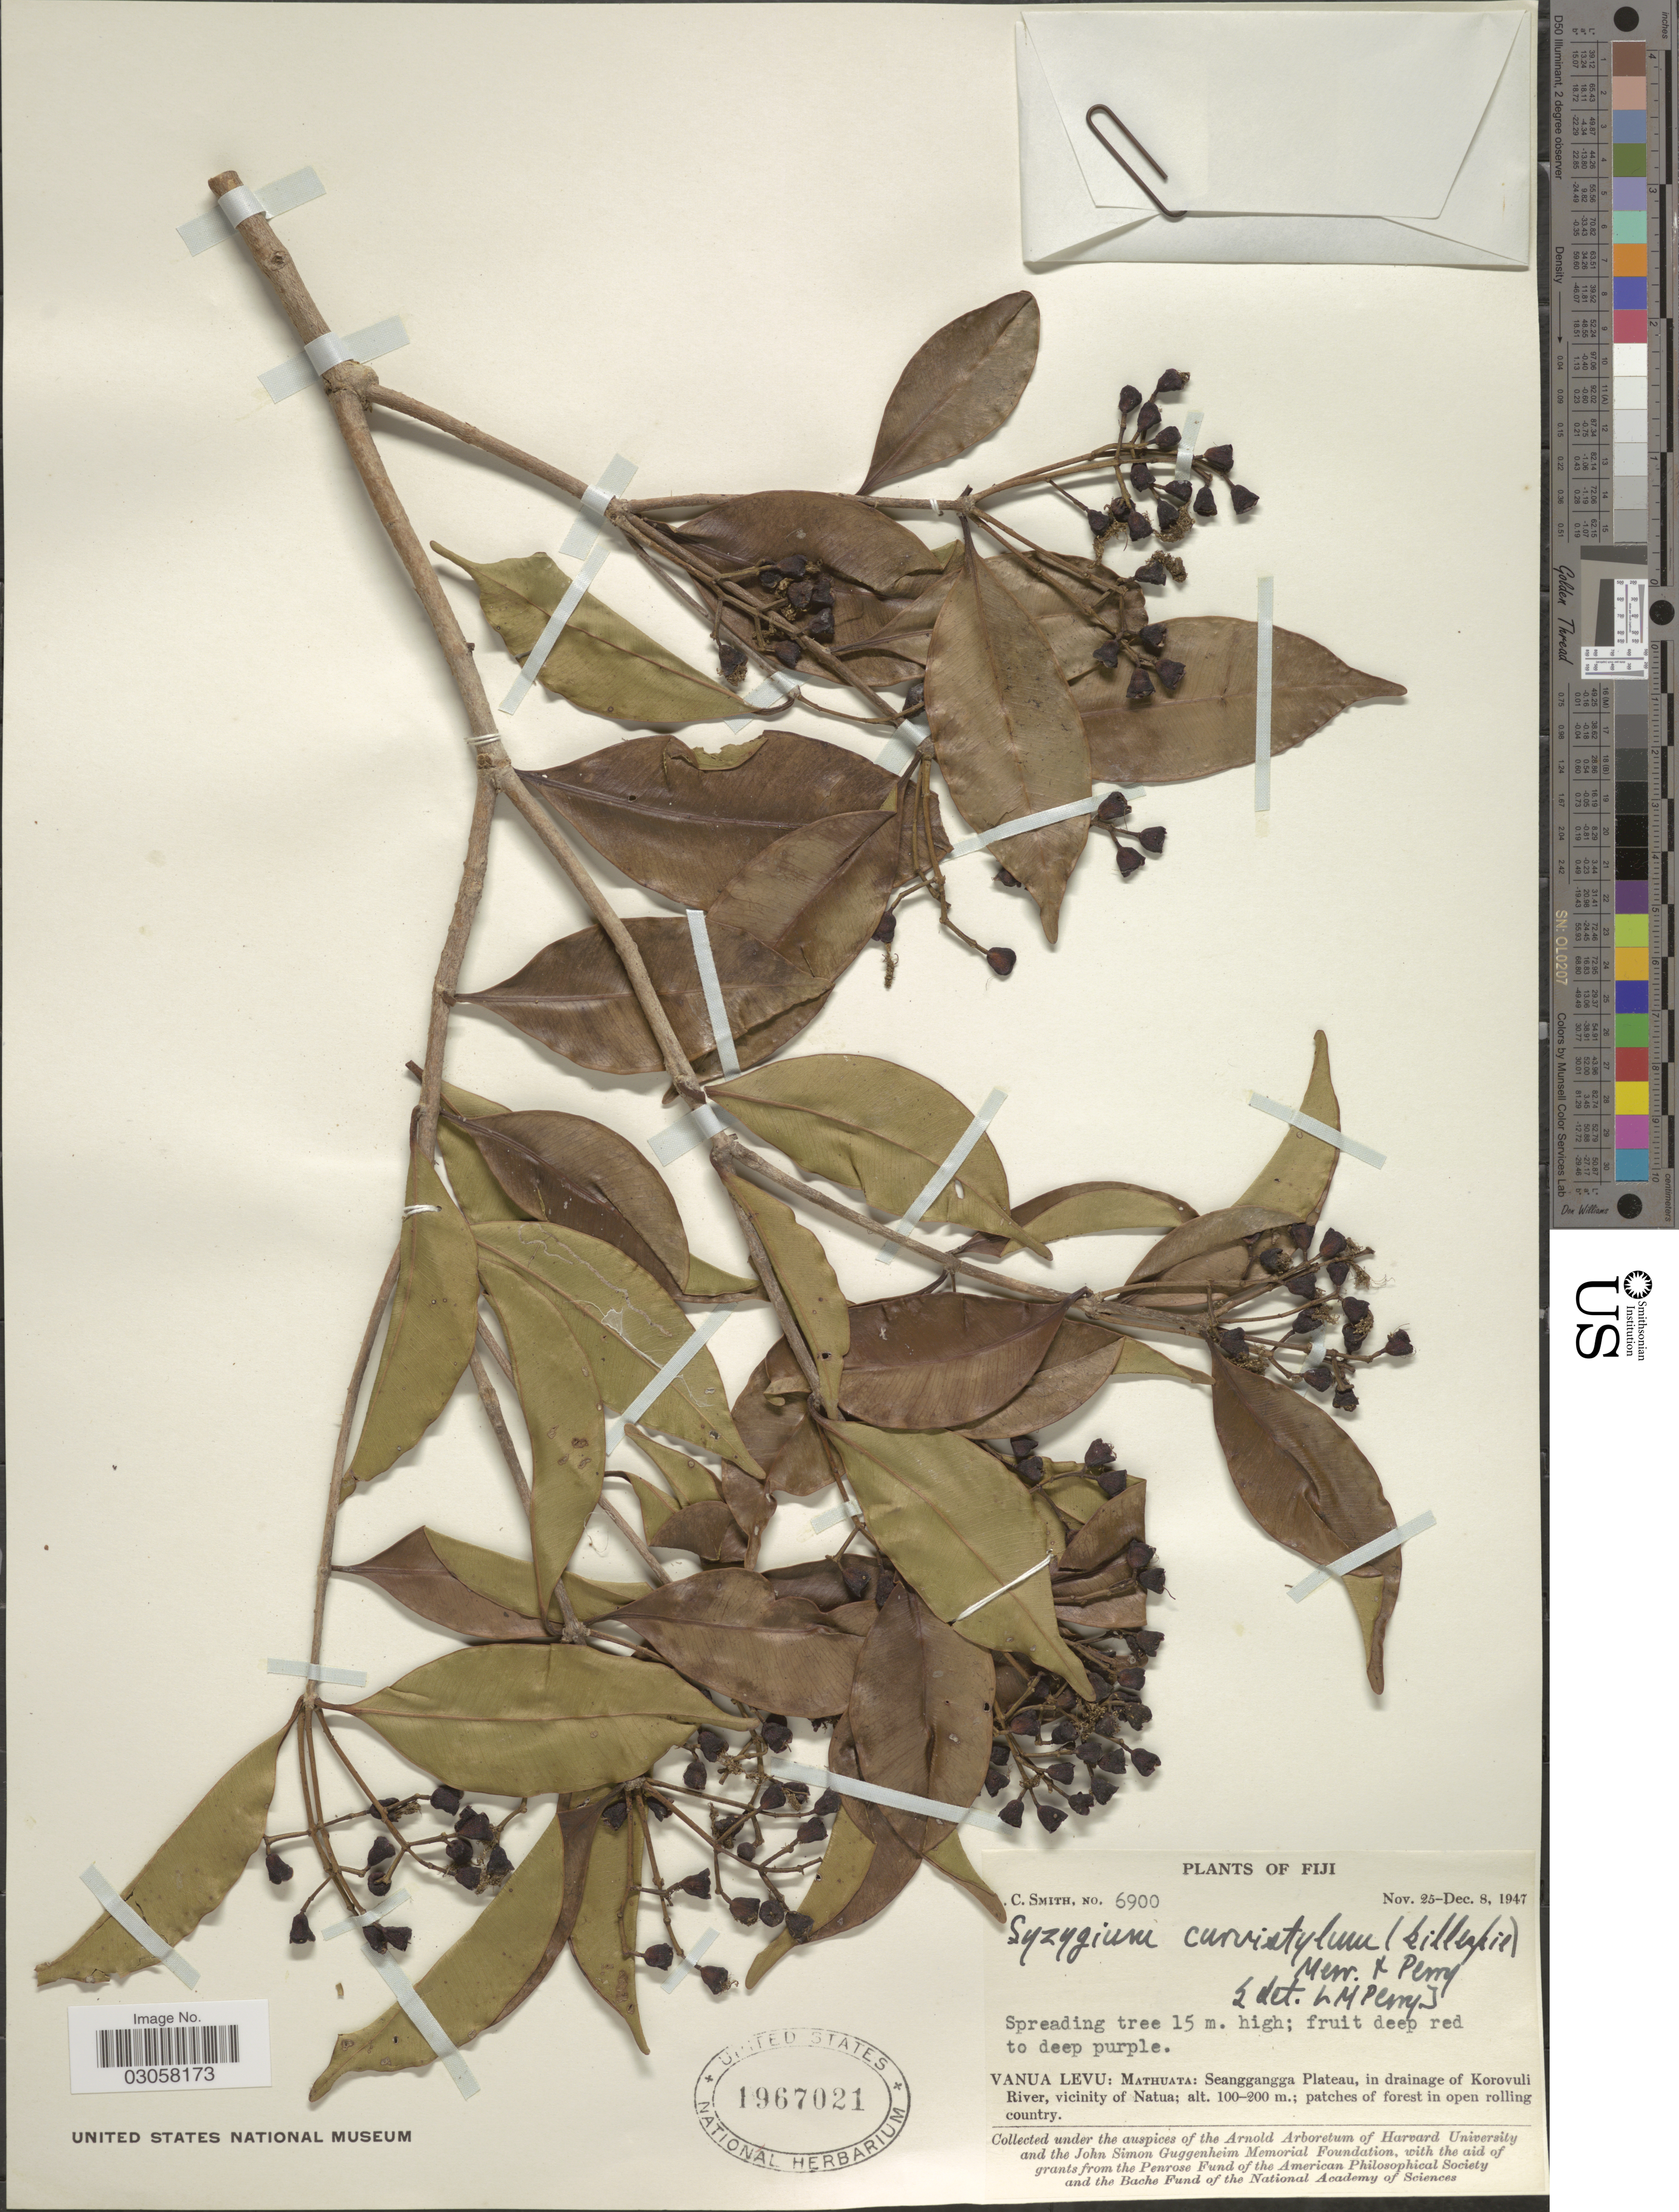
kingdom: Plantae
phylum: Tracheophyta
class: Magnoliopsida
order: Myrtales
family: Myrtaceae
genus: Syzygium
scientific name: Syzygium curvistylum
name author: (Gillespie) Merr. & L.M. Perry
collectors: A. C. Smith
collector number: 6900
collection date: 1947-11-25/1947-12-08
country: Fiji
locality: Vanua Levu: Mathuata: Seanggangga Plateau, in drainage of Korovuli River, vicinity of Natua.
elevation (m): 100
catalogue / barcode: US 1967021